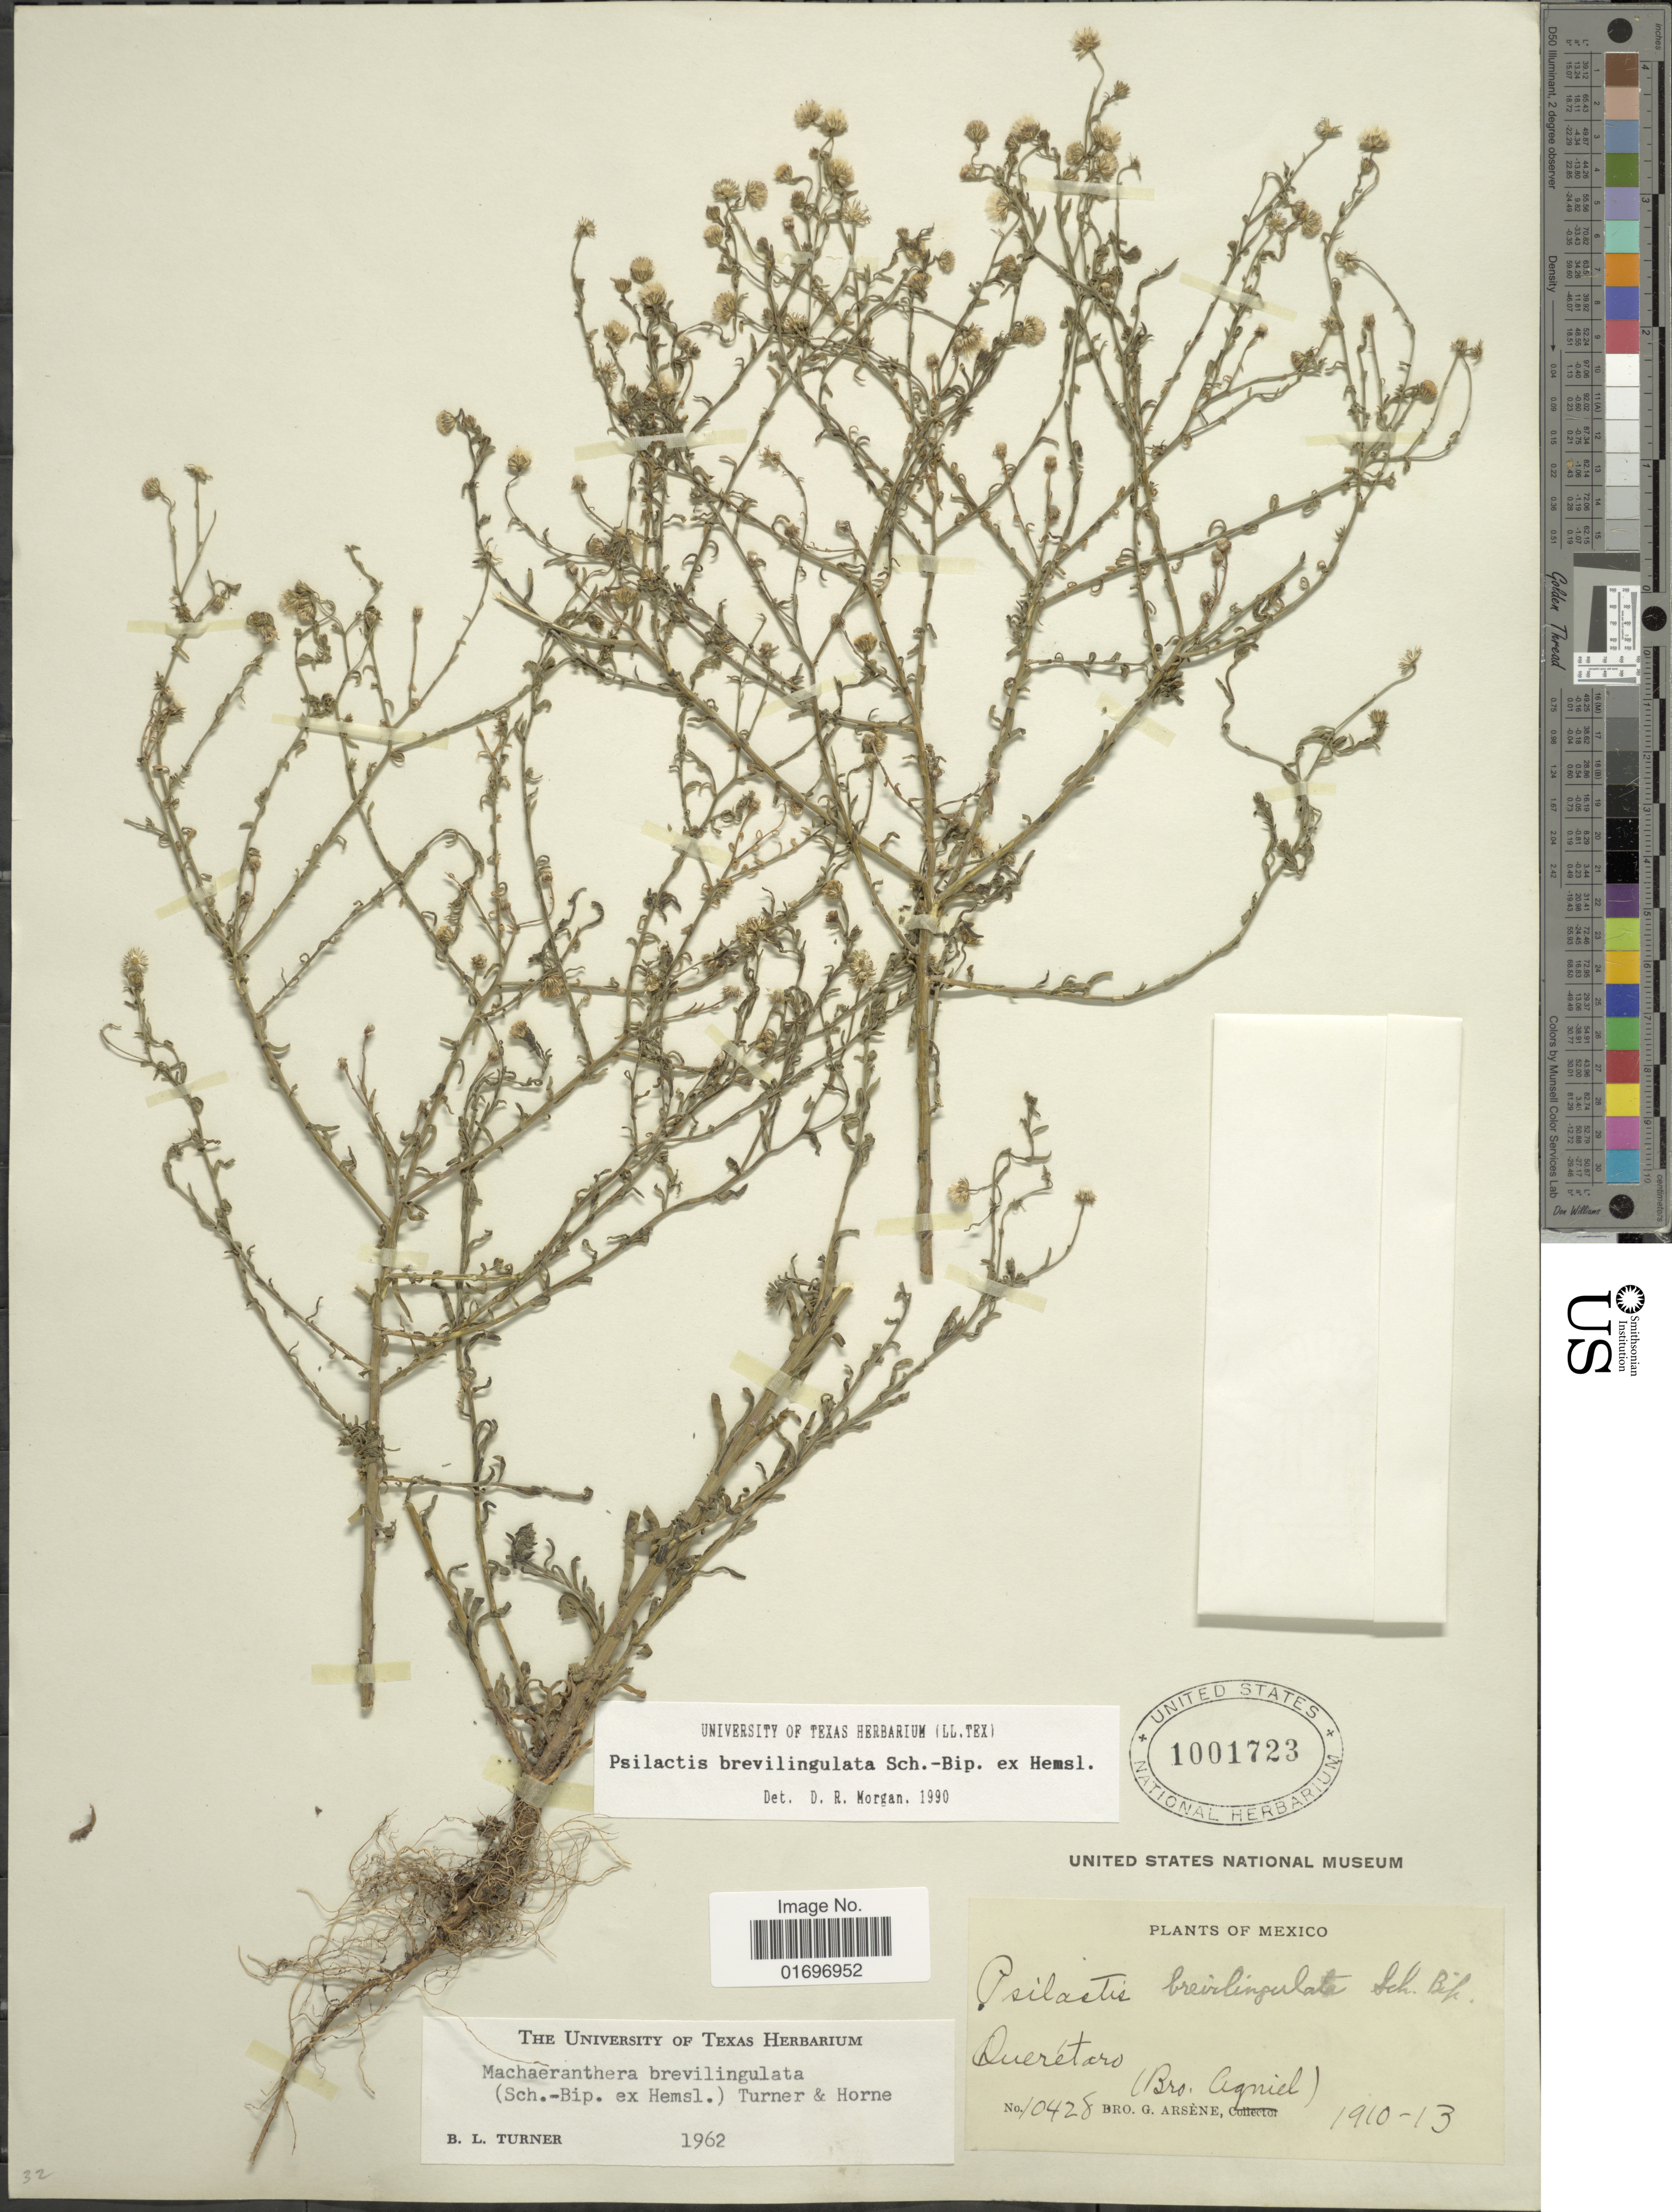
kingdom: Plantae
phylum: Tracheophyta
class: Magnoliopsida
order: Asterales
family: Asteraceae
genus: Psilactis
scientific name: Psilactis brevilingulata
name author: Sch. Bip. ex Hemsl.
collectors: Bro. Agniel & Bro. G. Arsène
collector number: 10428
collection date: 1910/1913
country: Mexico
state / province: Querétaro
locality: Querétaro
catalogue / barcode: US 1001723